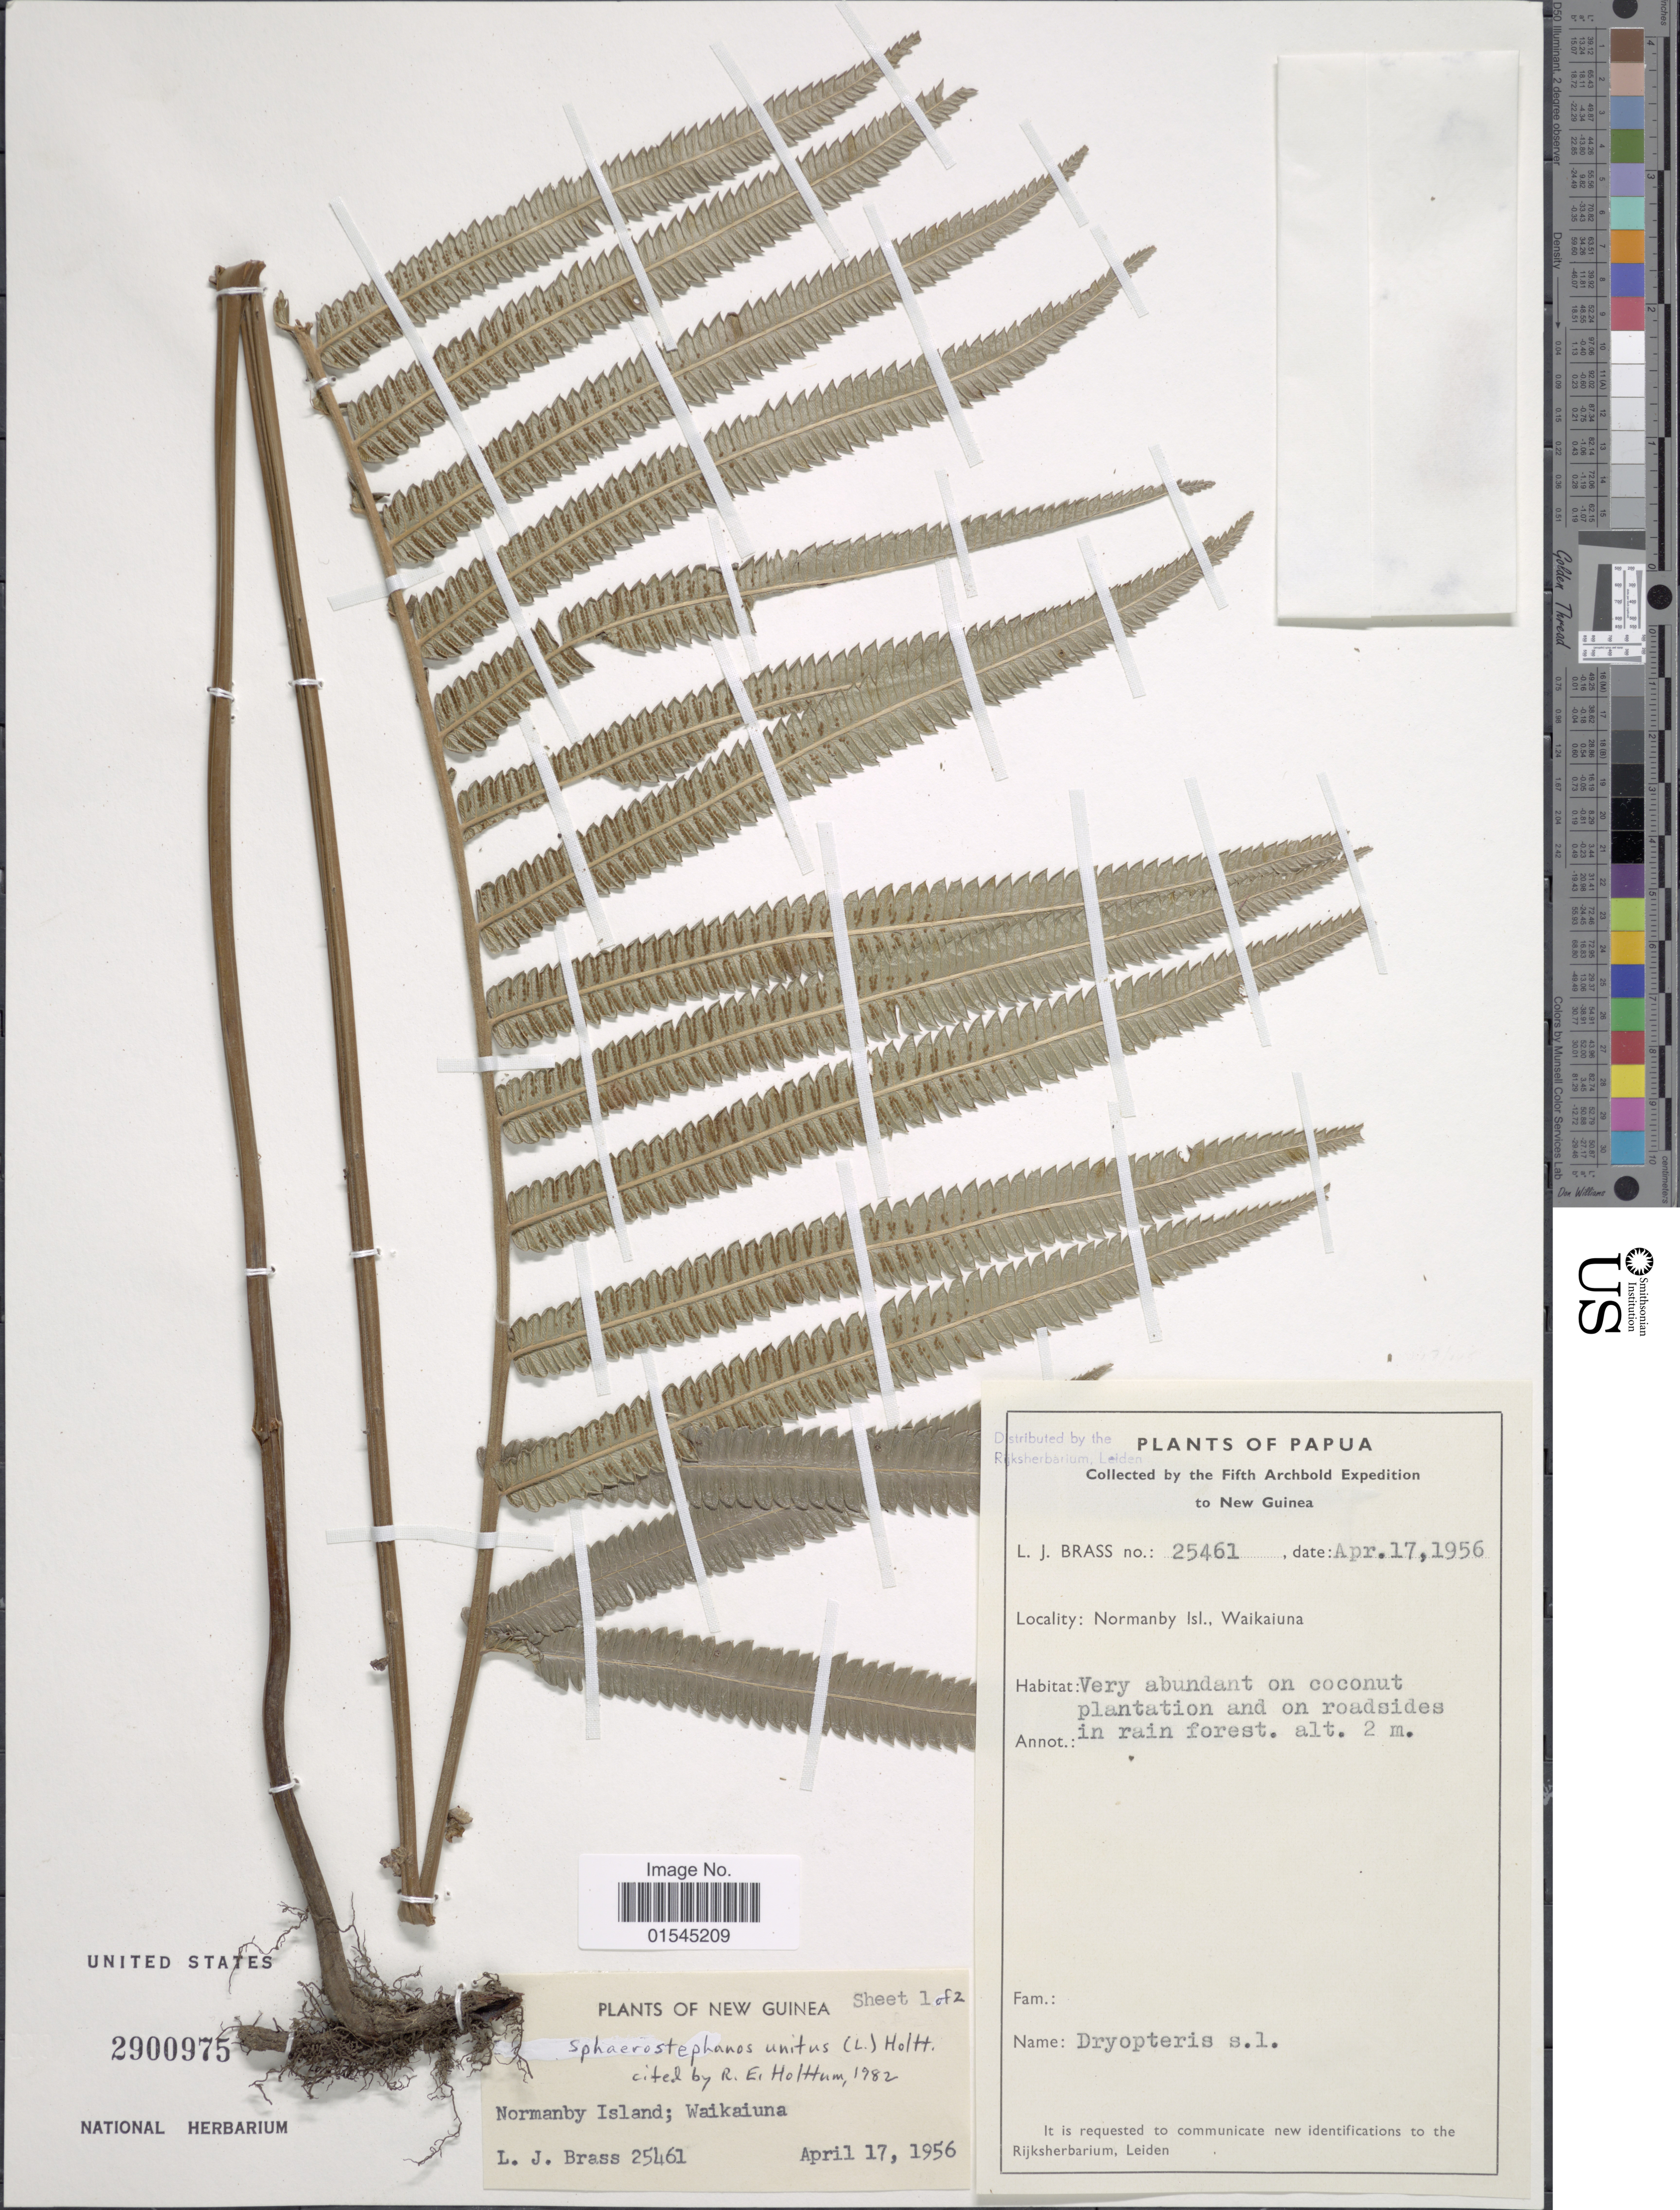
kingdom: Plantae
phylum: Tracheophyta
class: Polypodiopsida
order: Polypodiales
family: Thelypteridaceae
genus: Sphaerostephanos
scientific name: Sphaerostephanos unitus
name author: (L.) Holttum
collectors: L. J. Brass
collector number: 25461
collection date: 1956-04-17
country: Papua New Guinea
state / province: Milne Bay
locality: New Guinea. Nornanby Island: Waikaiuna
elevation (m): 2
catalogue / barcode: US 2900975